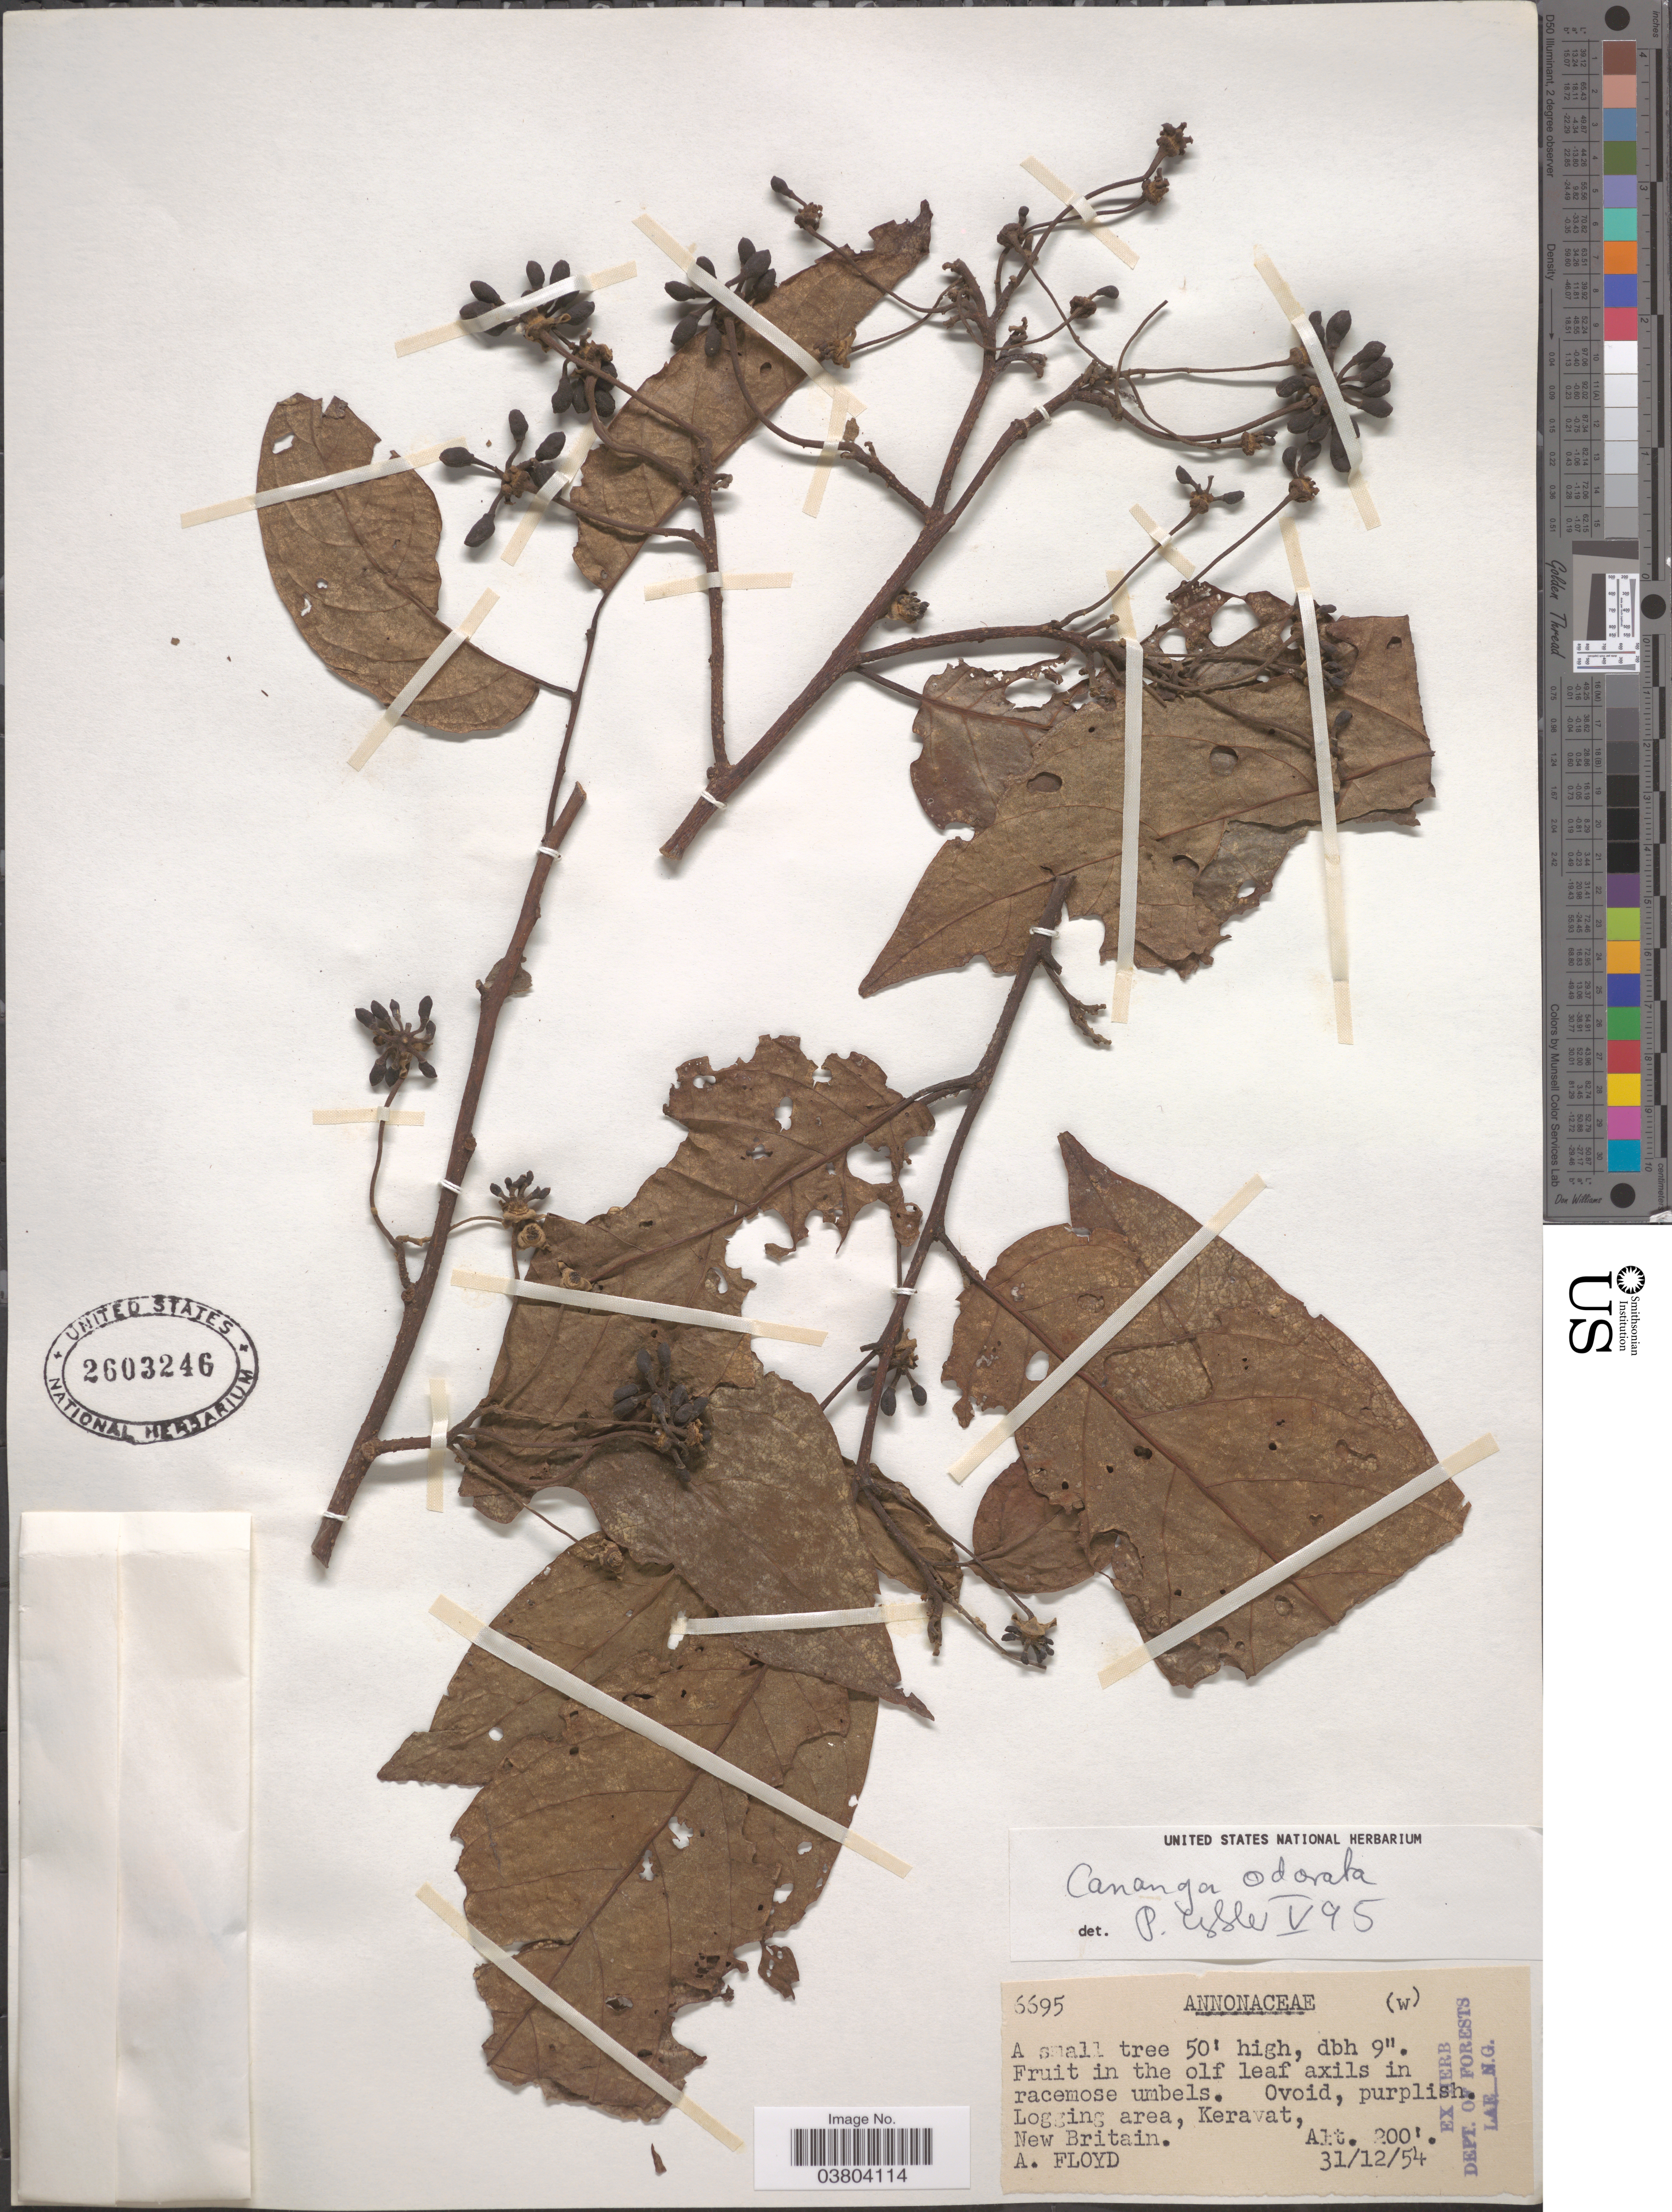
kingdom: Plantae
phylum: Tracheophyta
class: Magnoliopsida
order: Magnoliales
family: Annonaceae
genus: Cananga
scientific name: Cananga odorata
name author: (Lam.) Hook. f. & Thomson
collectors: A. Floyd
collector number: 6695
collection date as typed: Transcribed d/m/y: 31/12/54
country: Papua New Guinea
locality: Logging area, Keravat, New Britain.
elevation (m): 61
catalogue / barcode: US 2603246